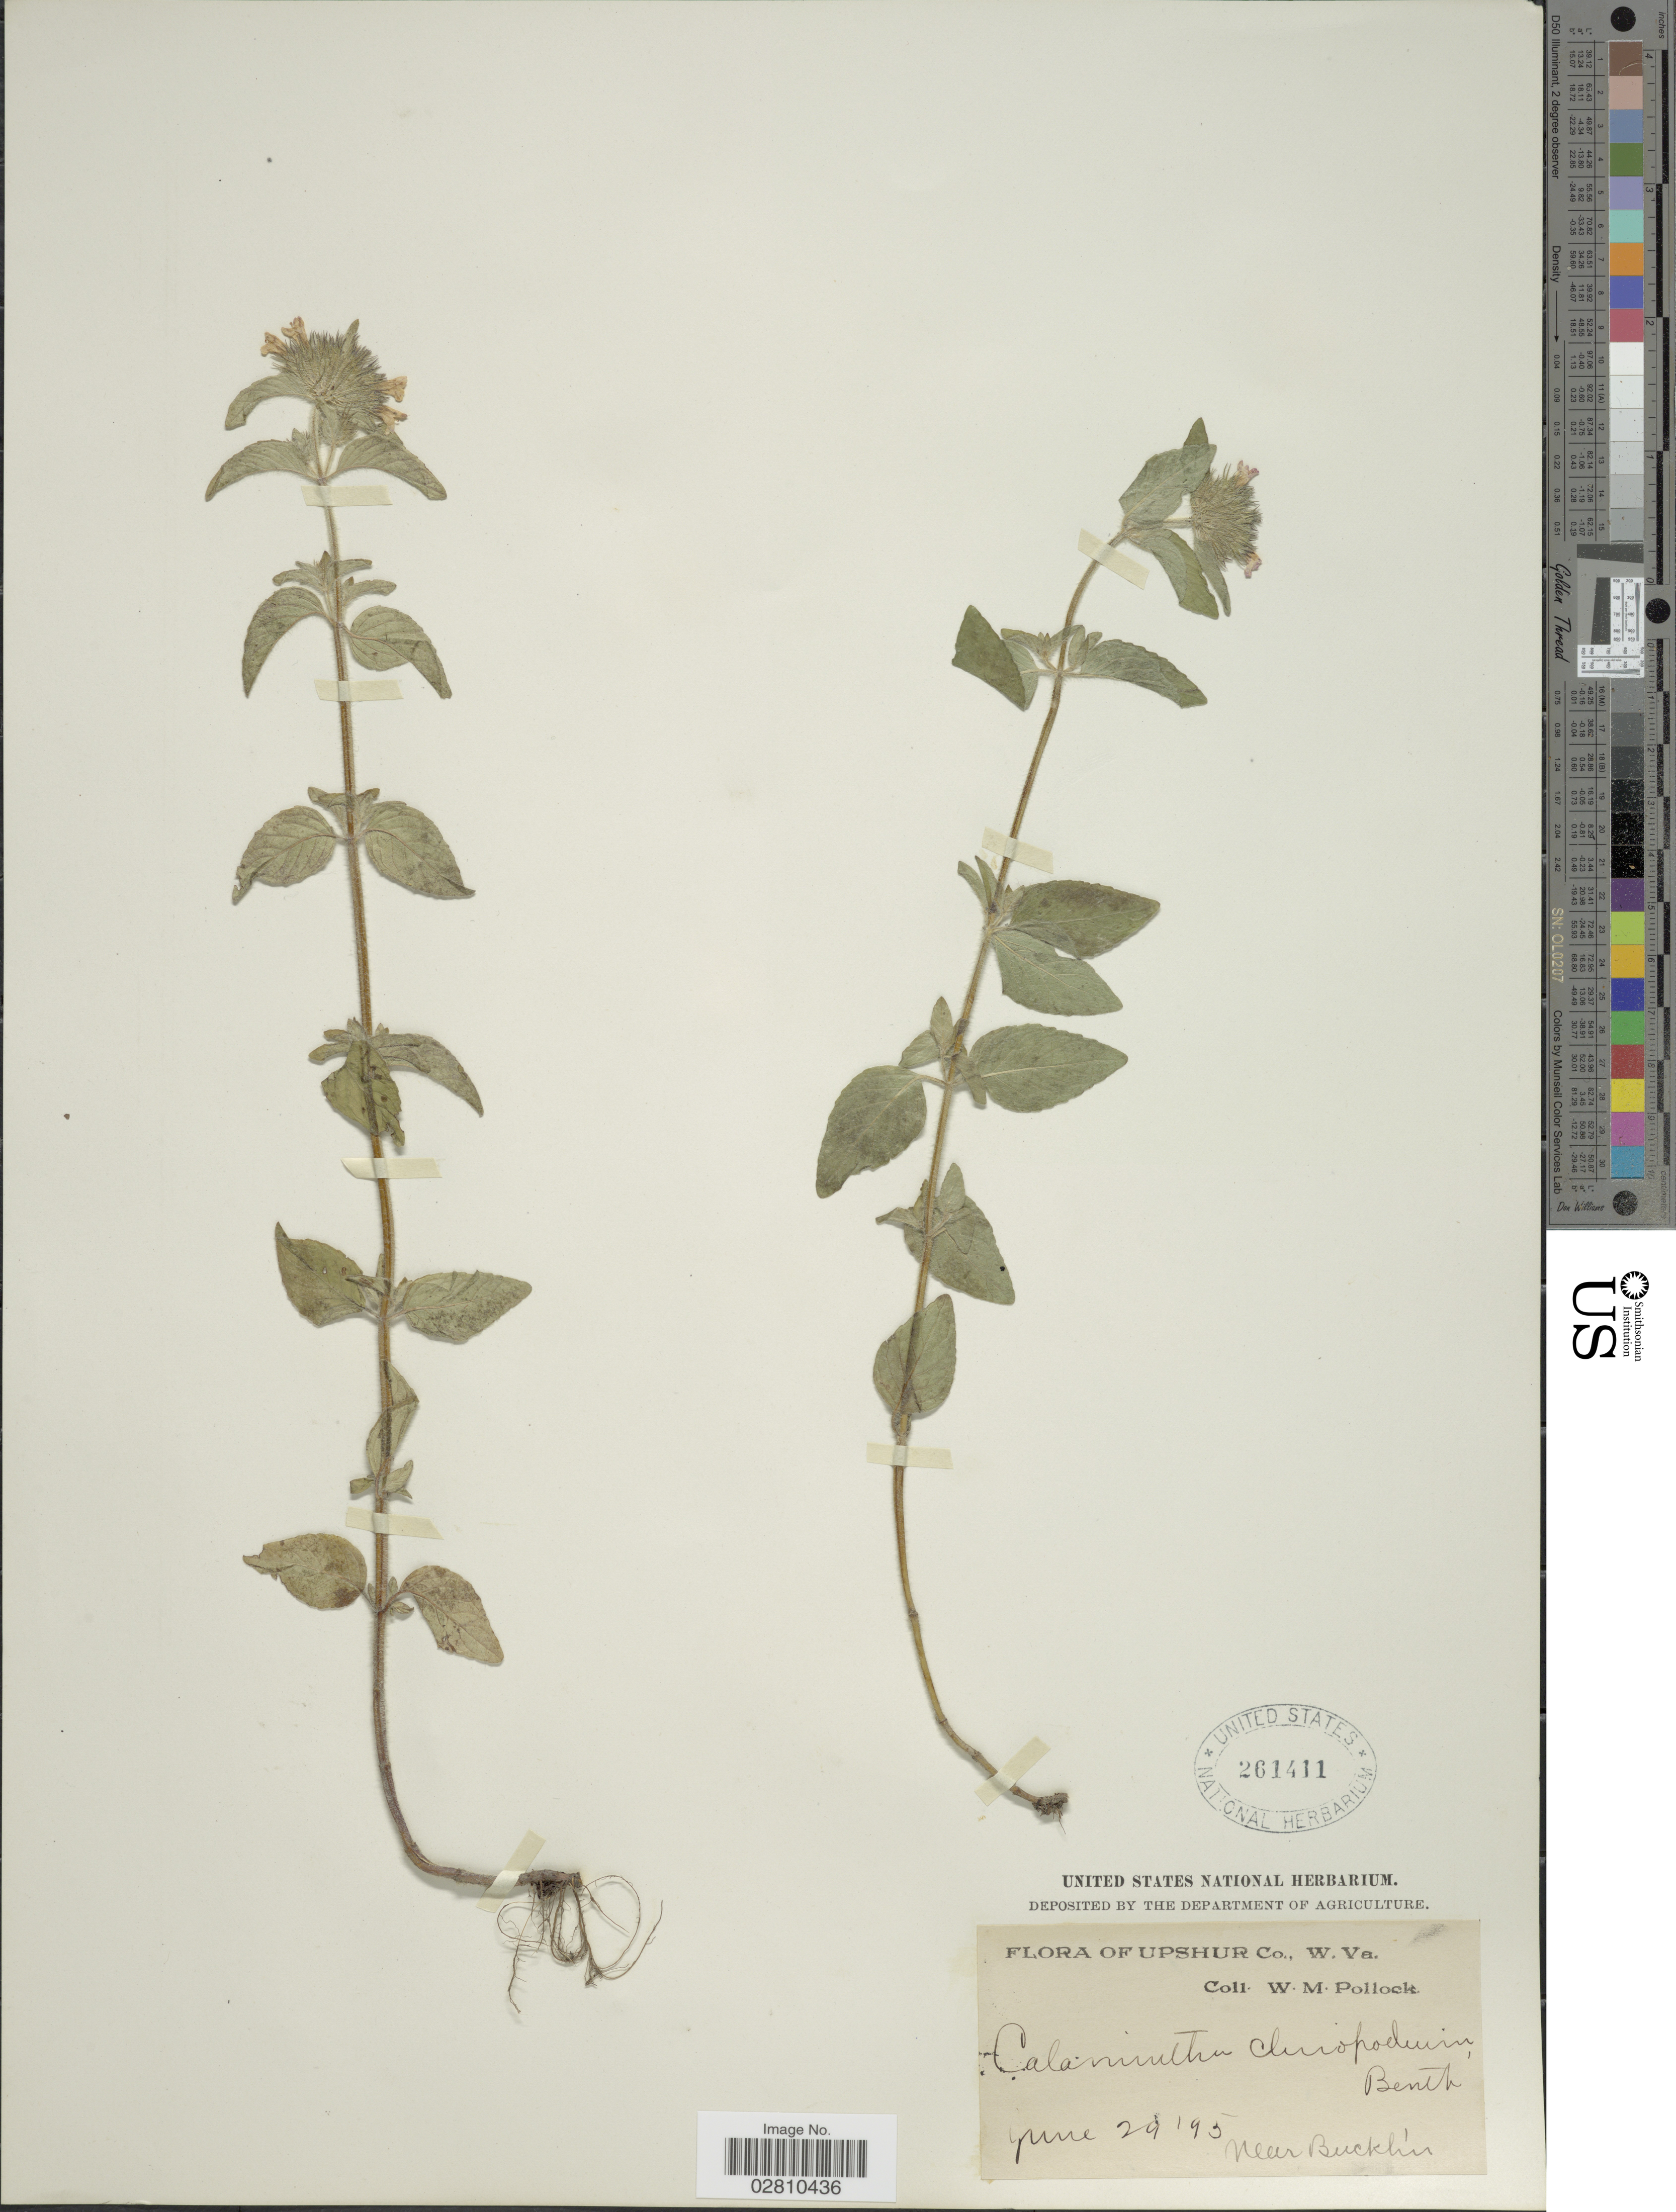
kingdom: Plantae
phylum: Tracheophyta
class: Magnoliopsida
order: Lamiales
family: Lamiaceae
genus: Clinopodium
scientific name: Clinopodium vulgare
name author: L.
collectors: W. M. Pollock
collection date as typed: June 29 195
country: United States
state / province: West Virginia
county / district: Upshur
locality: W. Va. Near Bucklin.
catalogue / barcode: US 261411